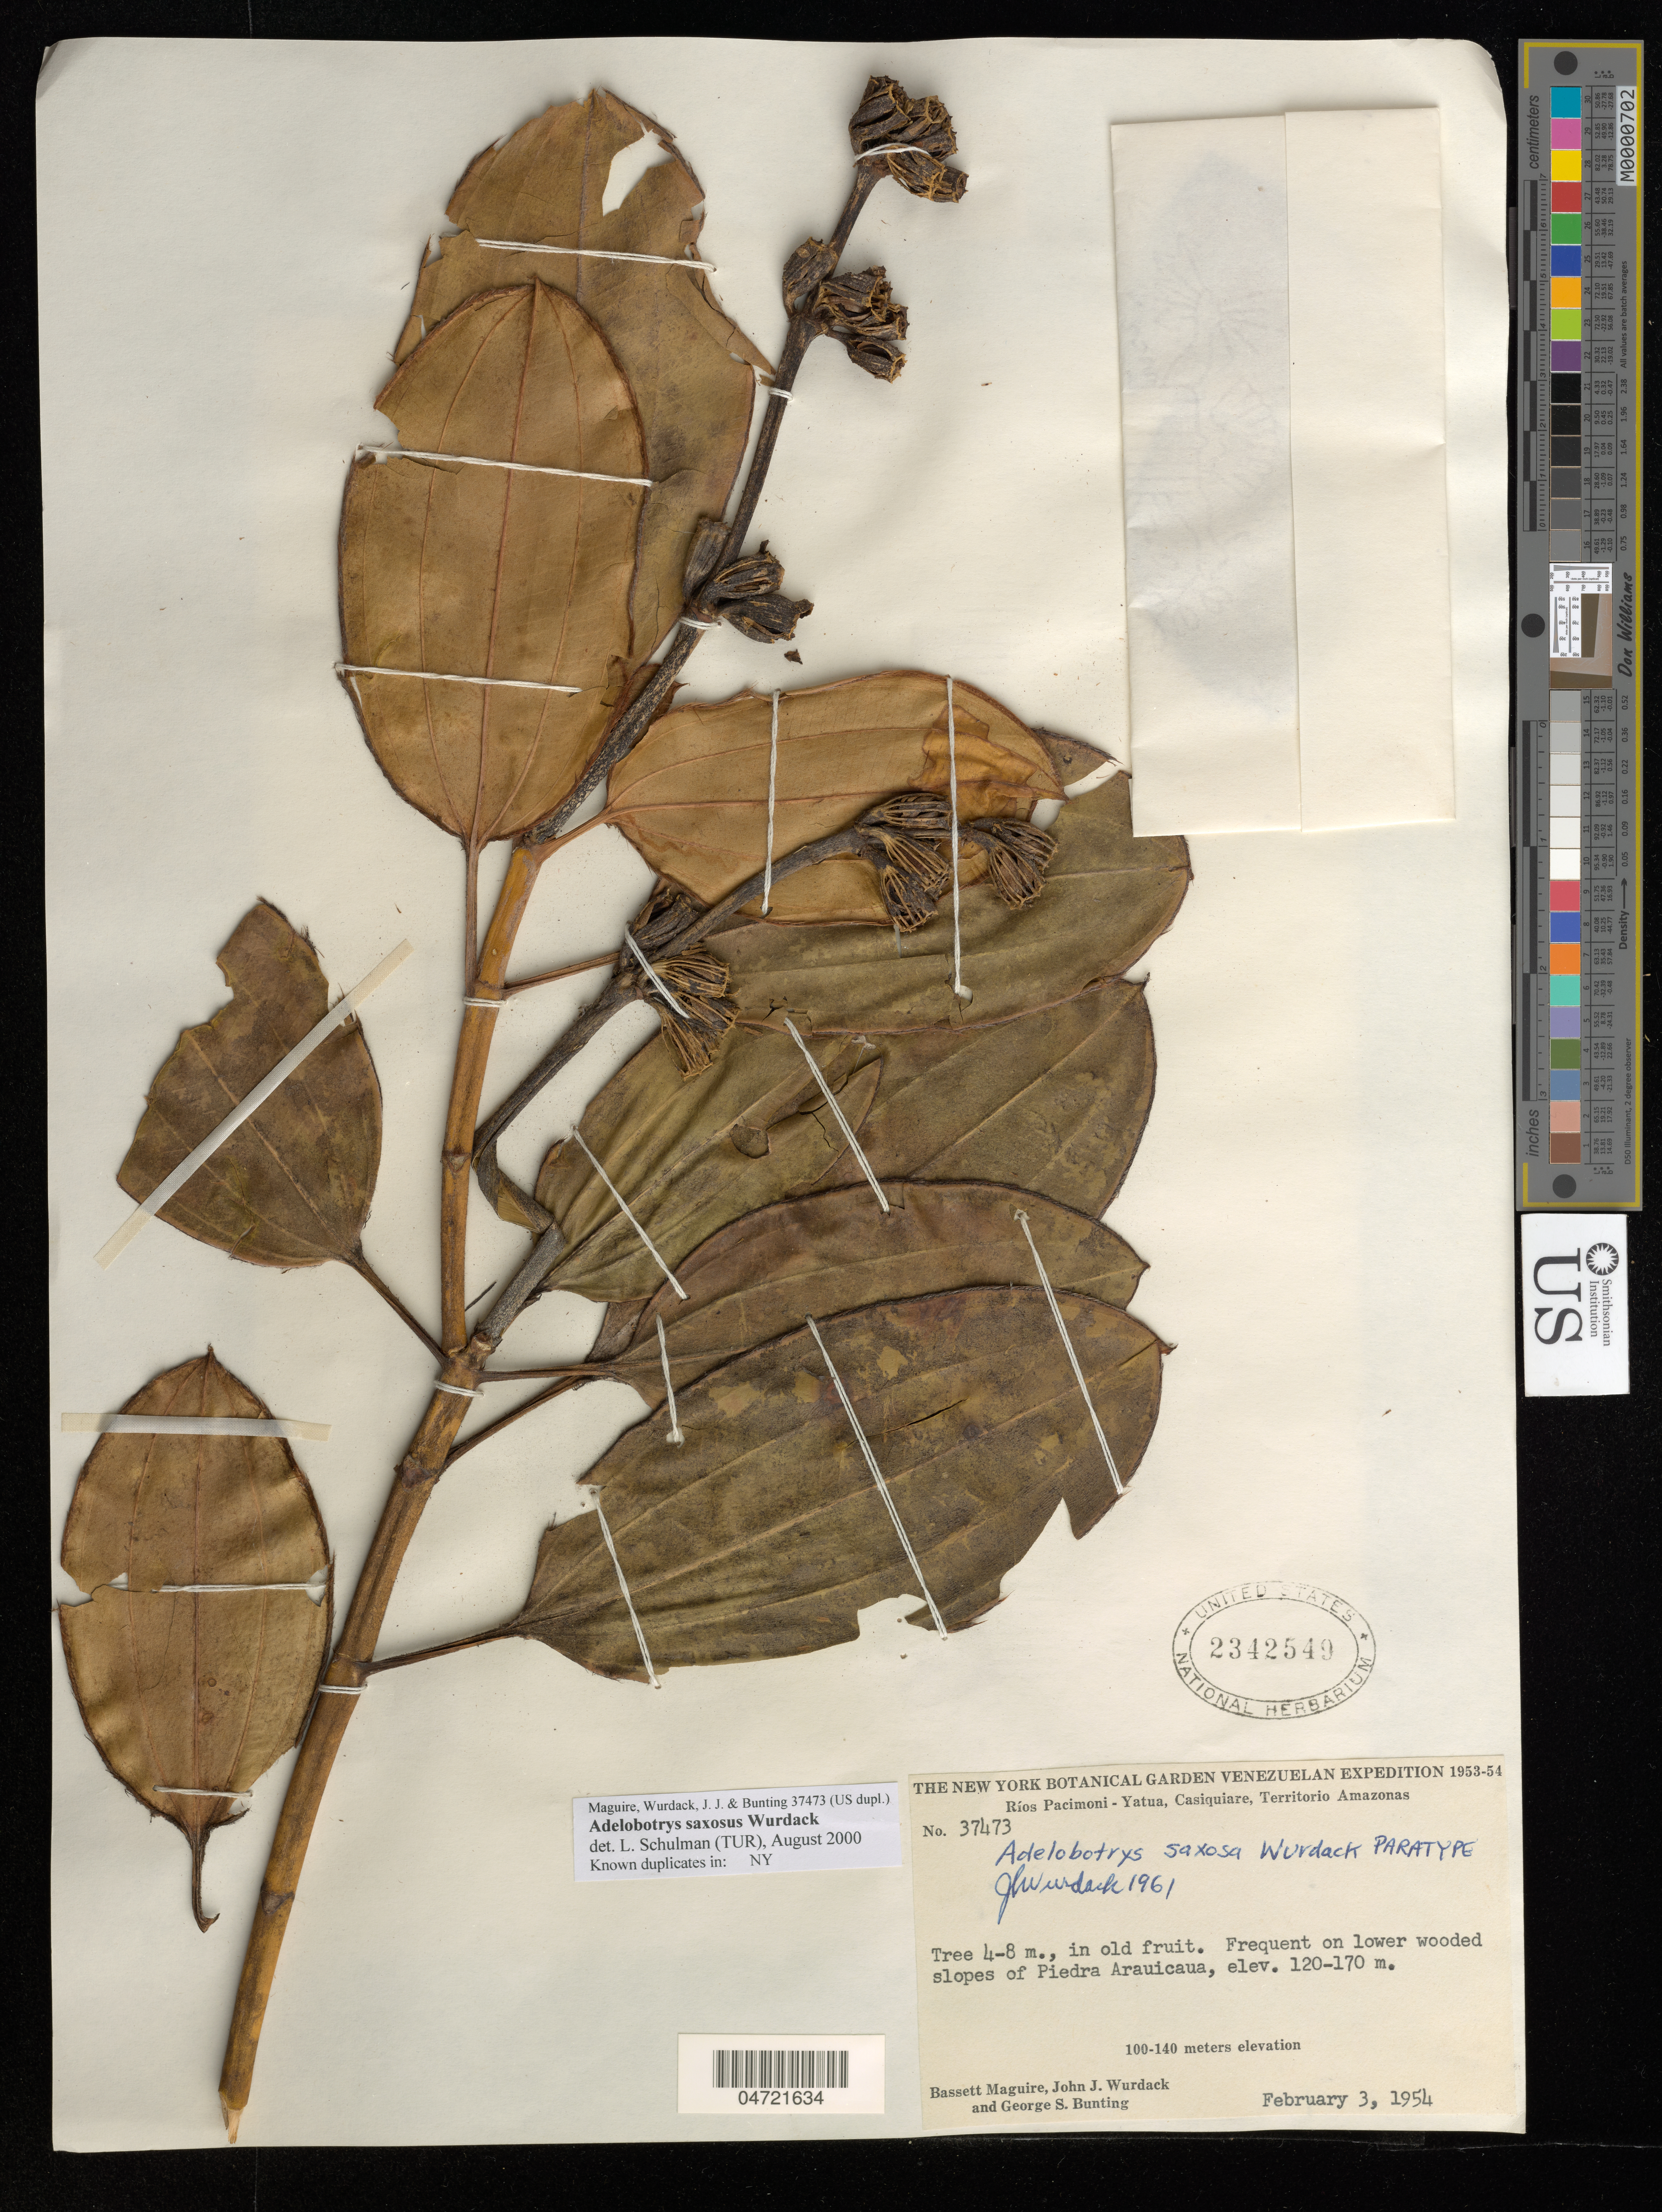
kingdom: Plantae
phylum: Tracheophyta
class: Magnoliopsida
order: Myrtales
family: Melastomataceae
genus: Adelobotrys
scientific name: Adelobotrys saxosus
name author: Wurdack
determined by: Schulman, Leif, (TUR), University of Turku (FINLAND)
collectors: B. Maguire, J. J. Wurdack & G. S. Bunting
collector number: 37473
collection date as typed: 3-Feb-54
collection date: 1954-02-03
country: Venezuela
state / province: Amazonas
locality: Río Yatua, Piedra Arauicaua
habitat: Lower wooded slopes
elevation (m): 120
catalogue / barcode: US 2342549